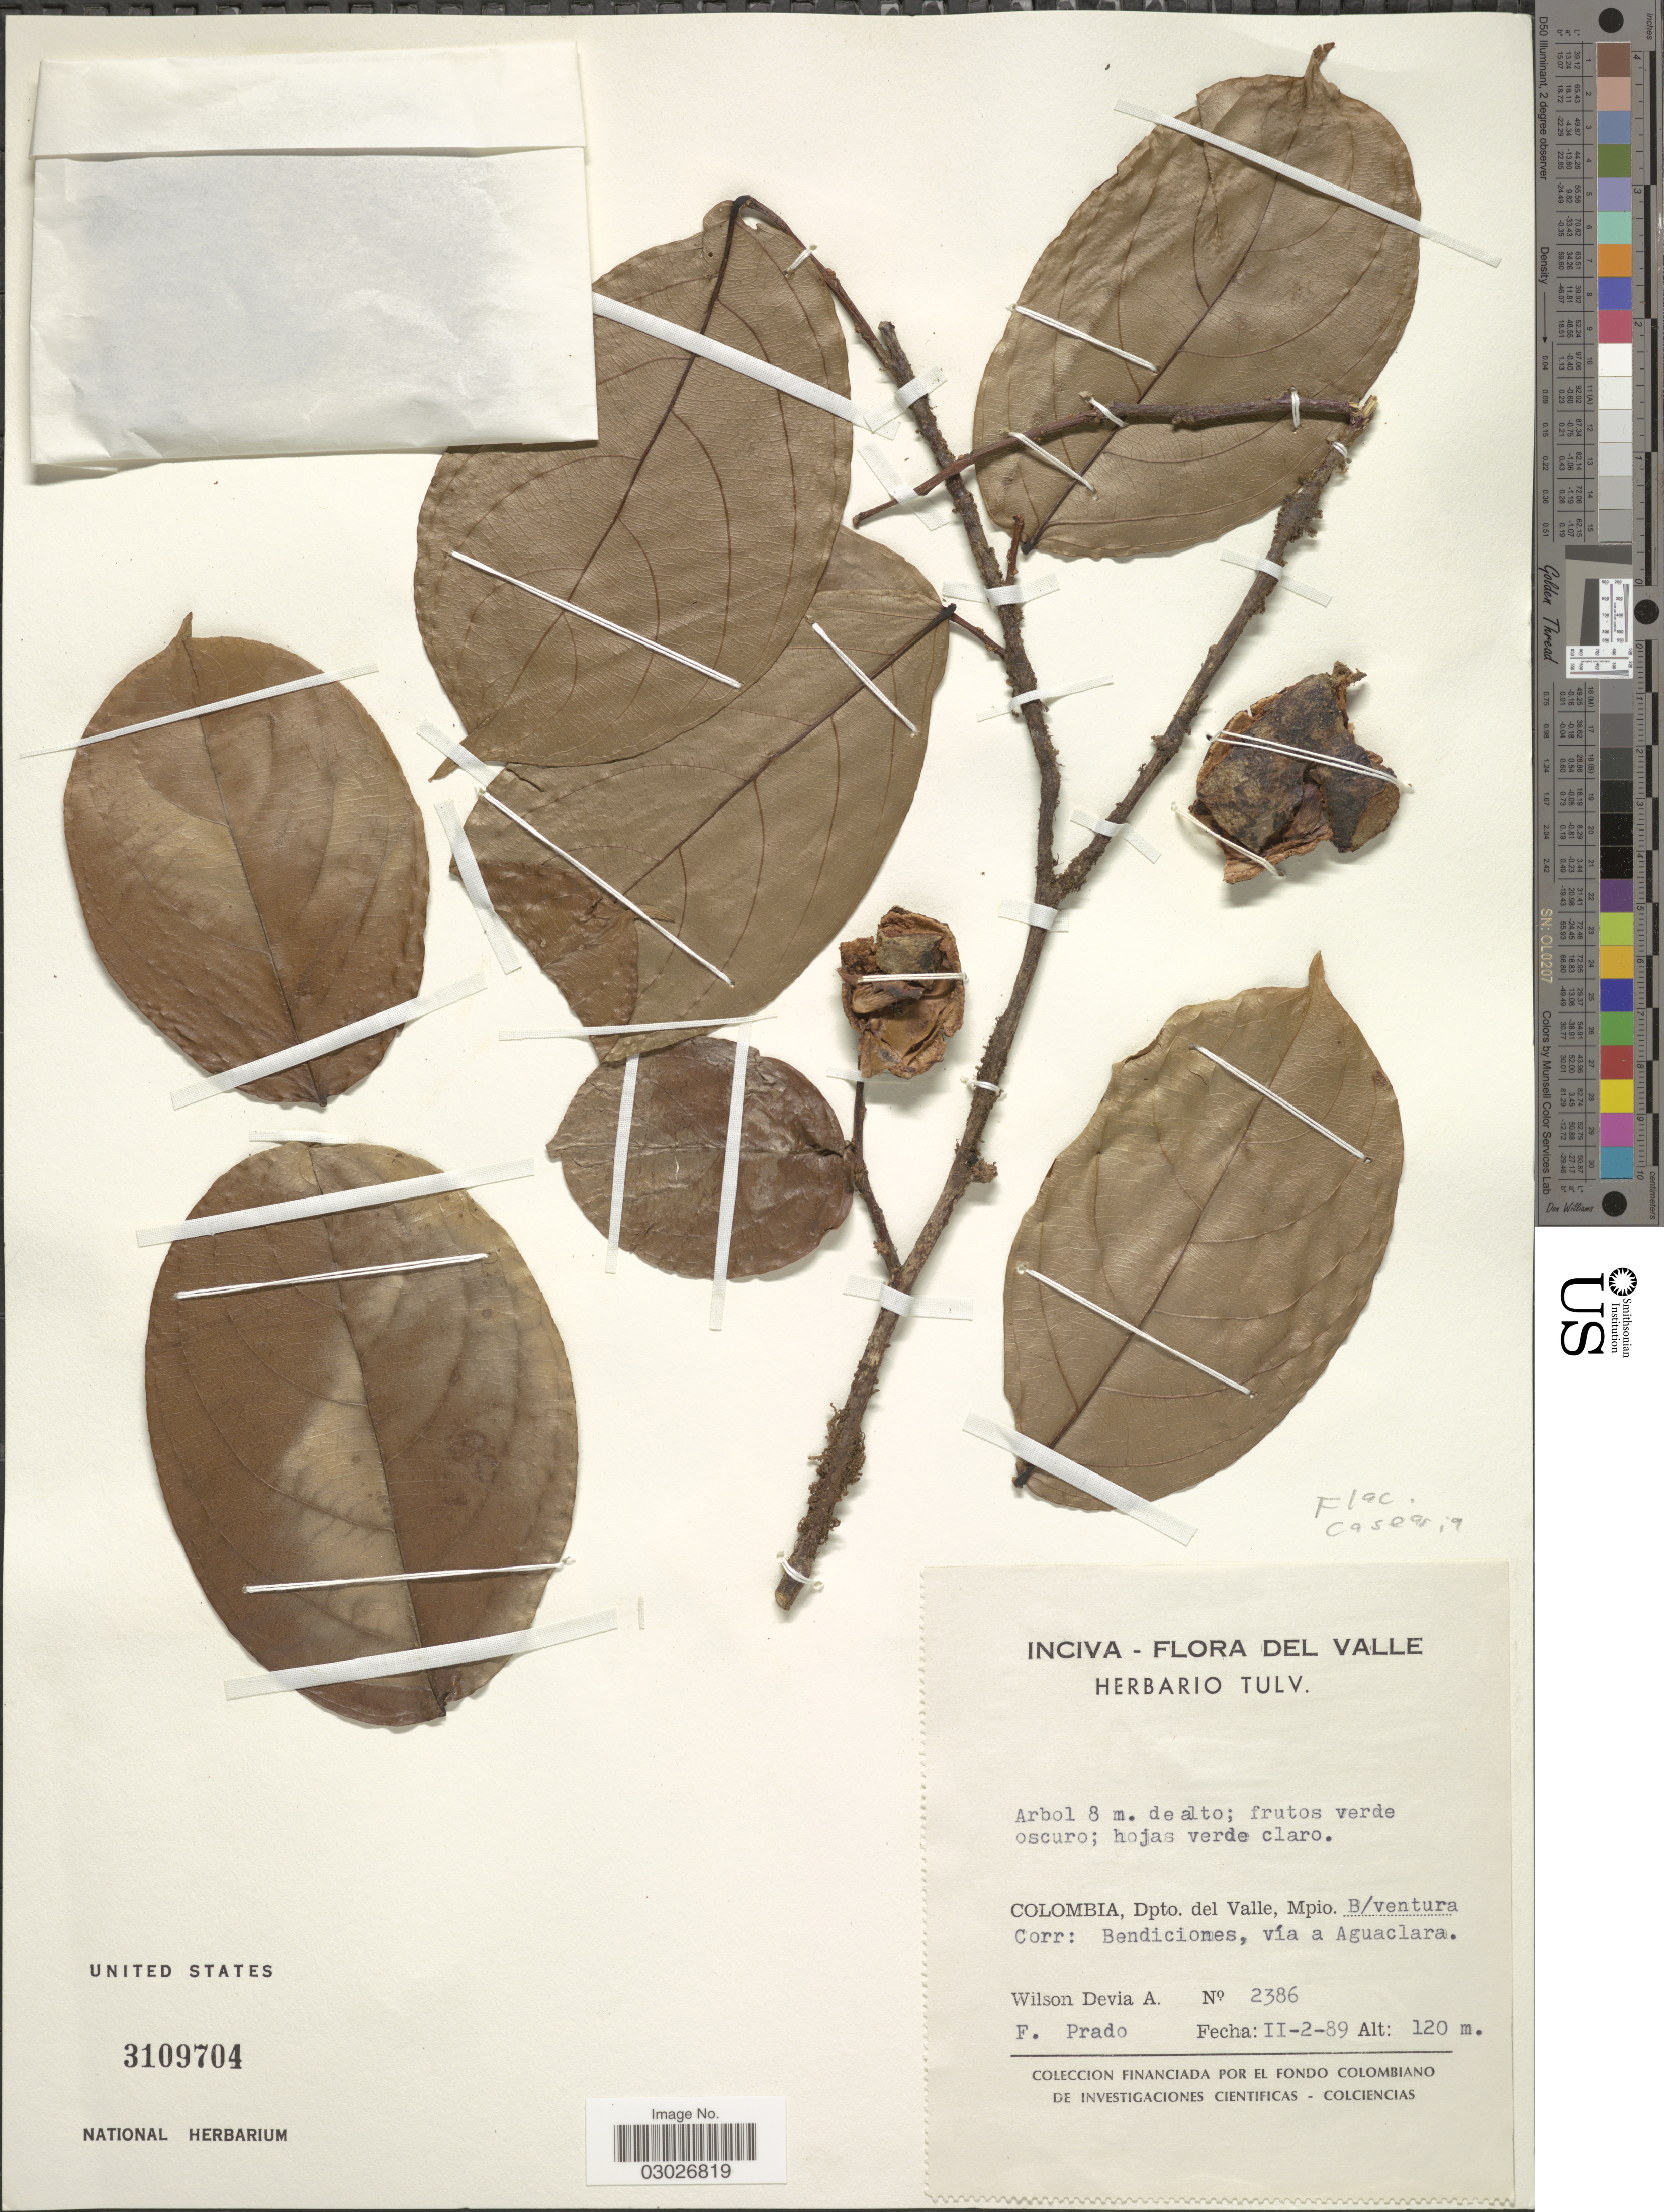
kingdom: Plantae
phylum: Tracheophyta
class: Magnoliopsida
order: Malpighiales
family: Salicaceae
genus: Casearia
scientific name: Casearia sp.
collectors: W. Devia A. & F. Prado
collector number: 2386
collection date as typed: Transcribed d/m/y: 2/2/89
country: Colombia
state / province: Valle del Cauca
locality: Dpto. del Valle, Mpio. B/ventura. Corr: Bendiciones, vía a Aguaclara.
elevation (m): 120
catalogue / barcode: US 3109704